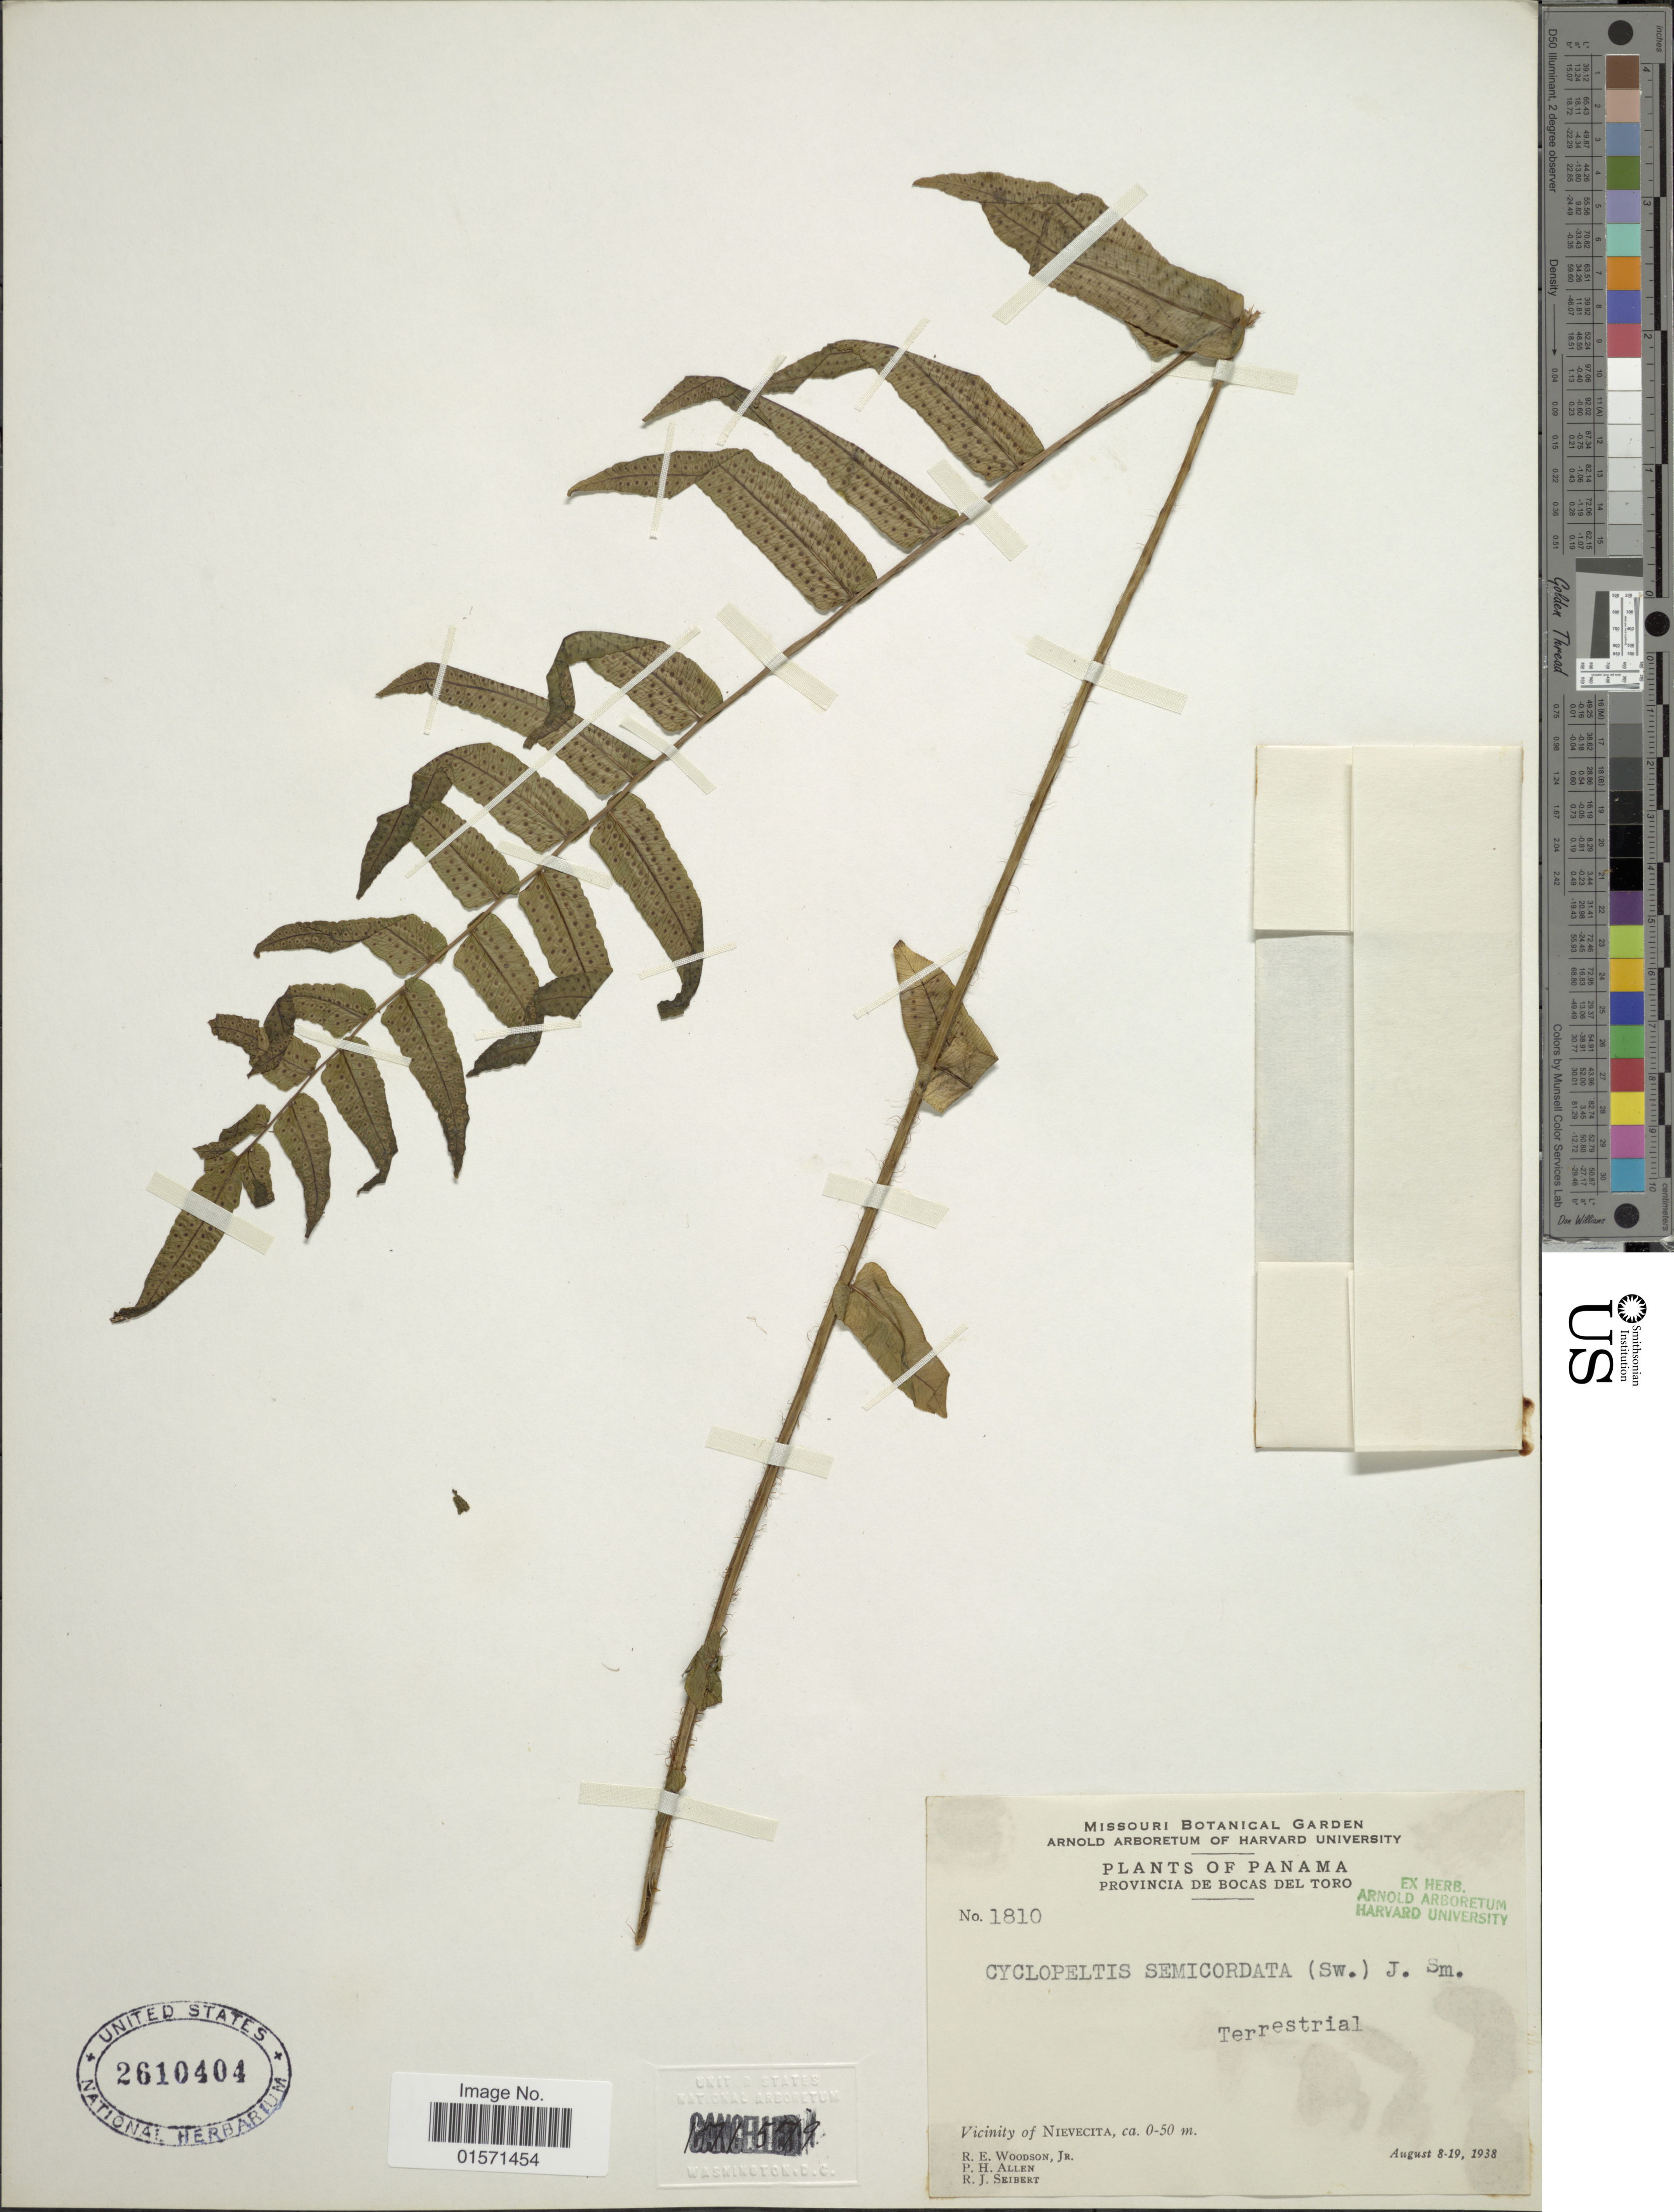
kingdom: Plantae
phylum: Tracheophyta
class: Polypodiopsida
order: Polypodiales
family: Lomariopsidaceae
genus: Cyclopeltis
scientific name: Cyclopeltis semicordata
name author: (Sw.) J. Sm.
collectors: R. E. Woodson, P. H. Allen & R. J. Seibert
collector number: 1810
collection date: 1938-08-08/1938-08-19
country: Panama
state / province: Bocas del Toro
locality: Provincia De Bocas del Toro. Vicinity of Nievecita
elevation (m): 0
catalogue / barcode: US 2610404